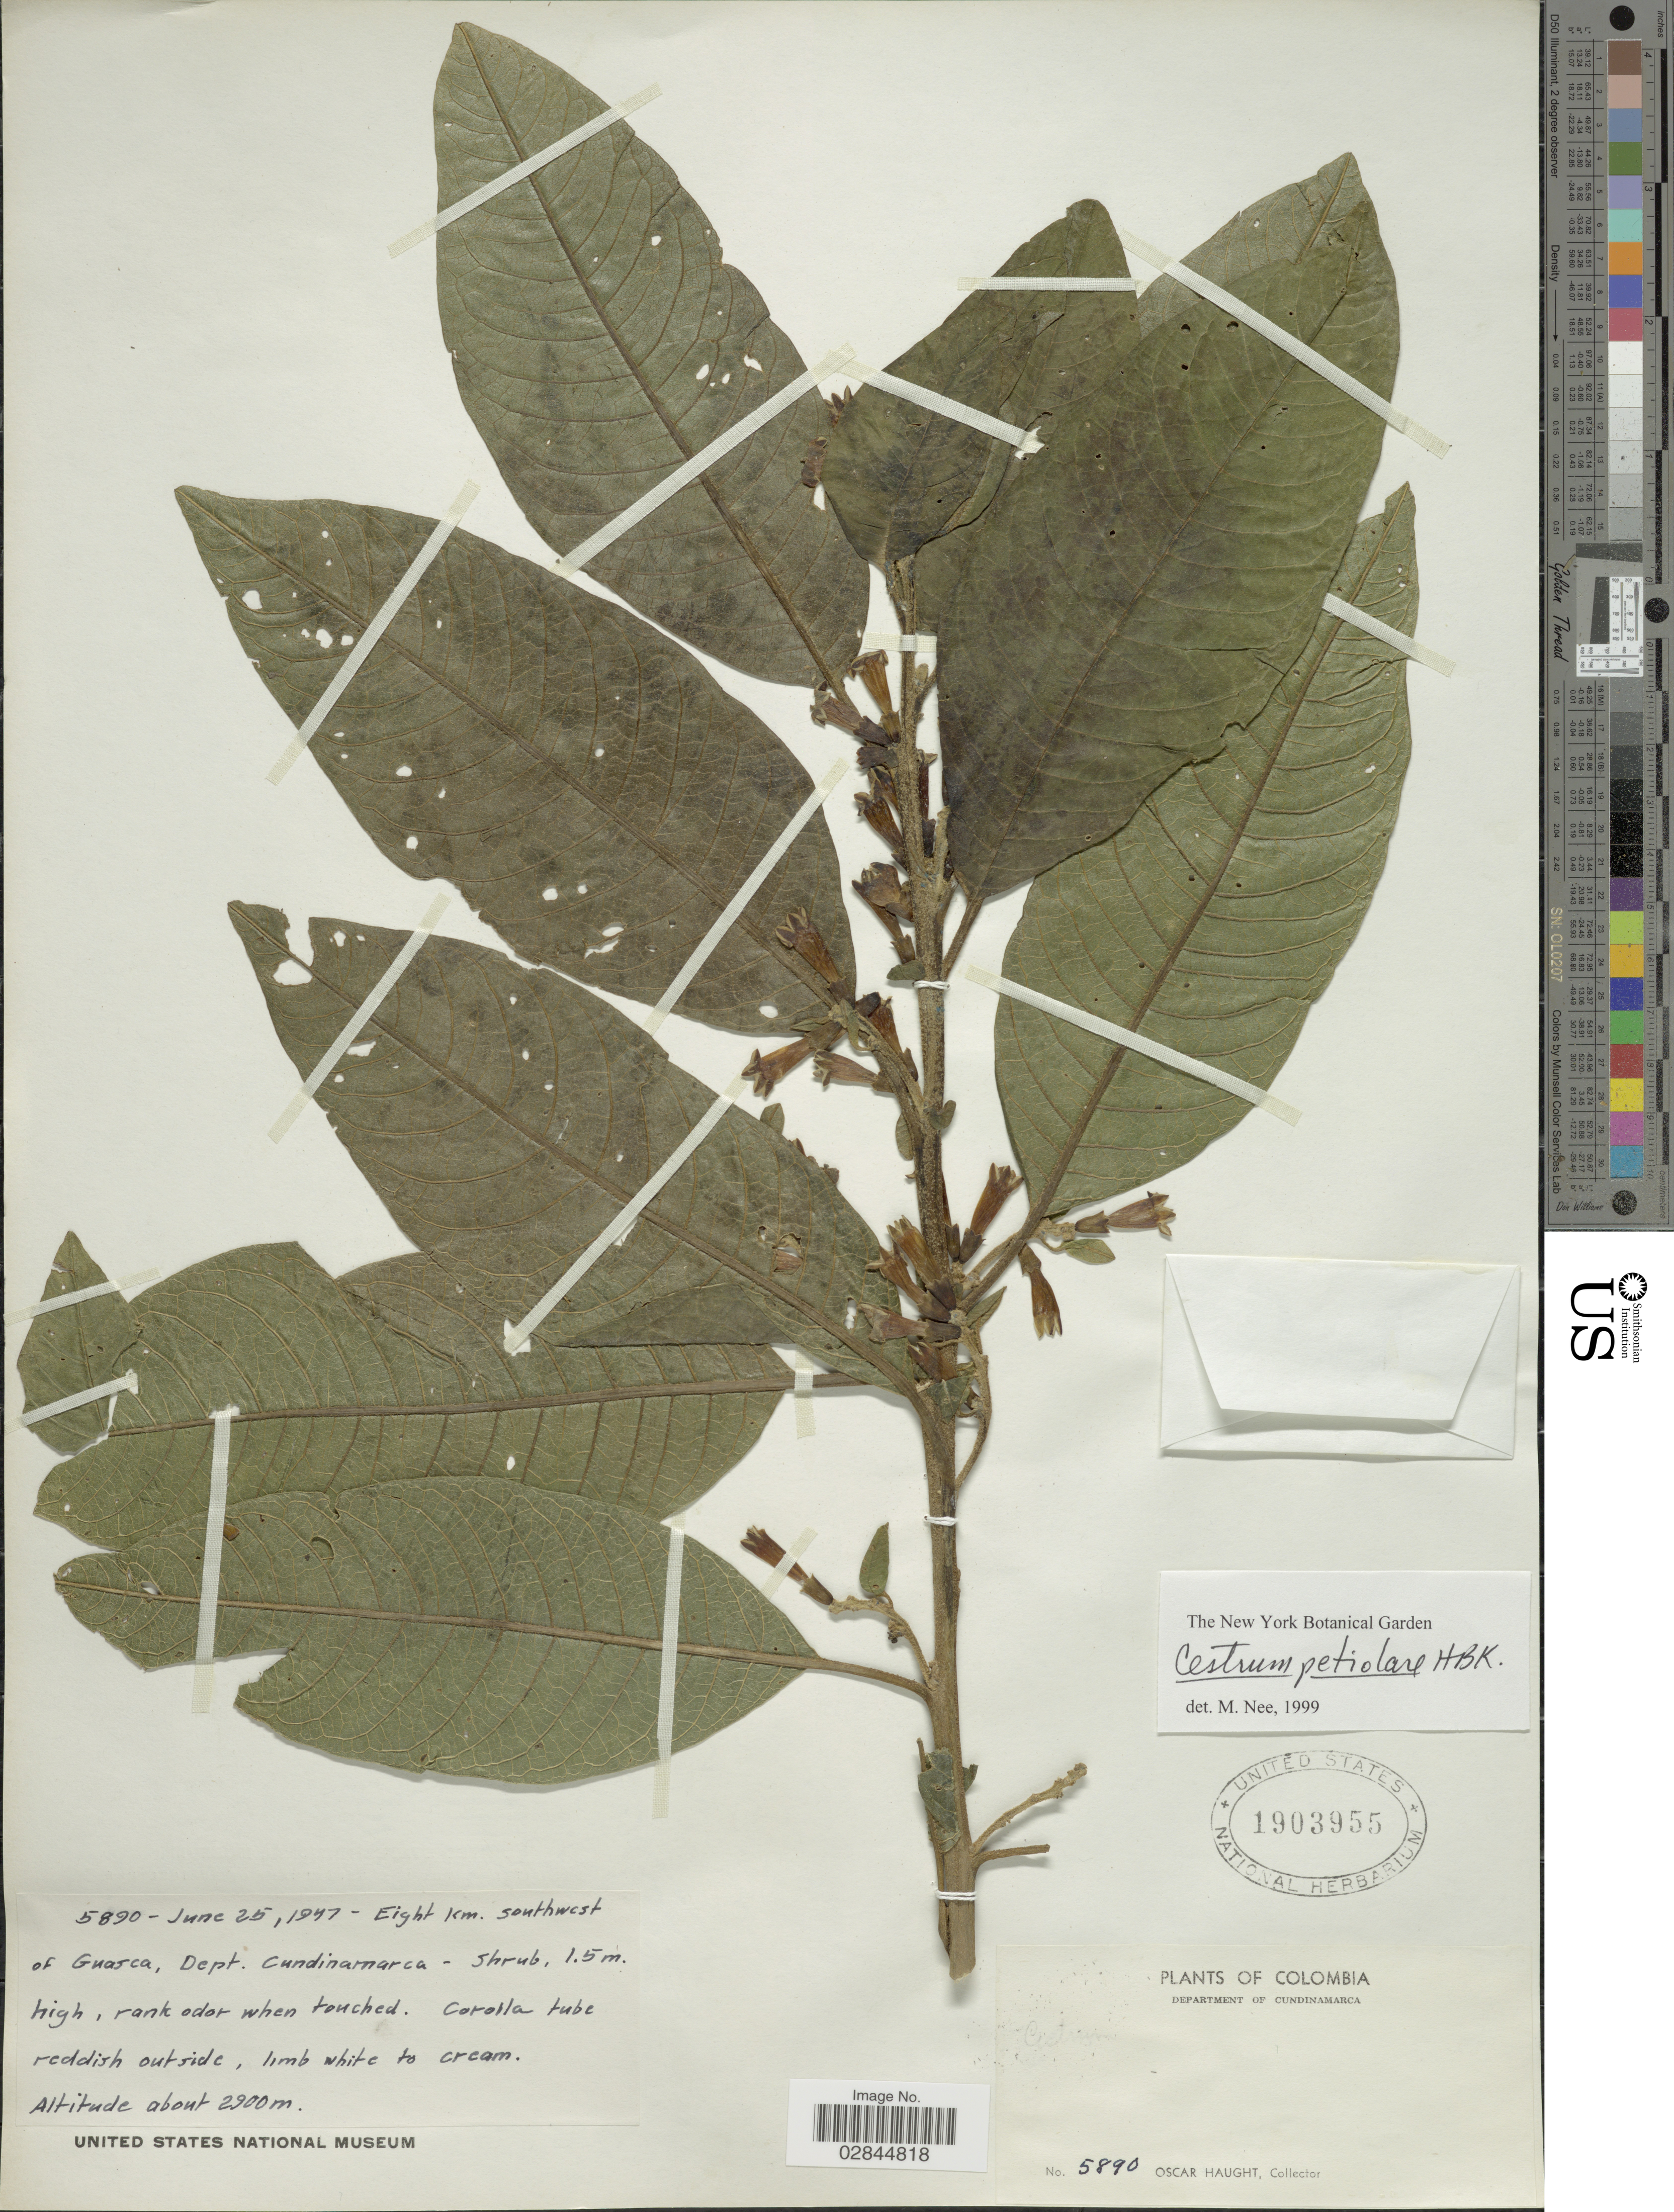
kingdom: Plantae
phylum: Tracheophyta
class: Magnoliopsida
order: Solanales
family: Solanaceae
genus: Cestrum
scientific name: Cestrum petiolare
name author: Kunth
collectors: O. Haught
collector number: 5890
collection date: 1947-06-25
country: Colombia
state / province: Cundinamarca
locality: Eight Km. southwest of Guasca, Dept. Cundinamarca.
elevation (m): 2900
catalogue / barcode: US 1903955